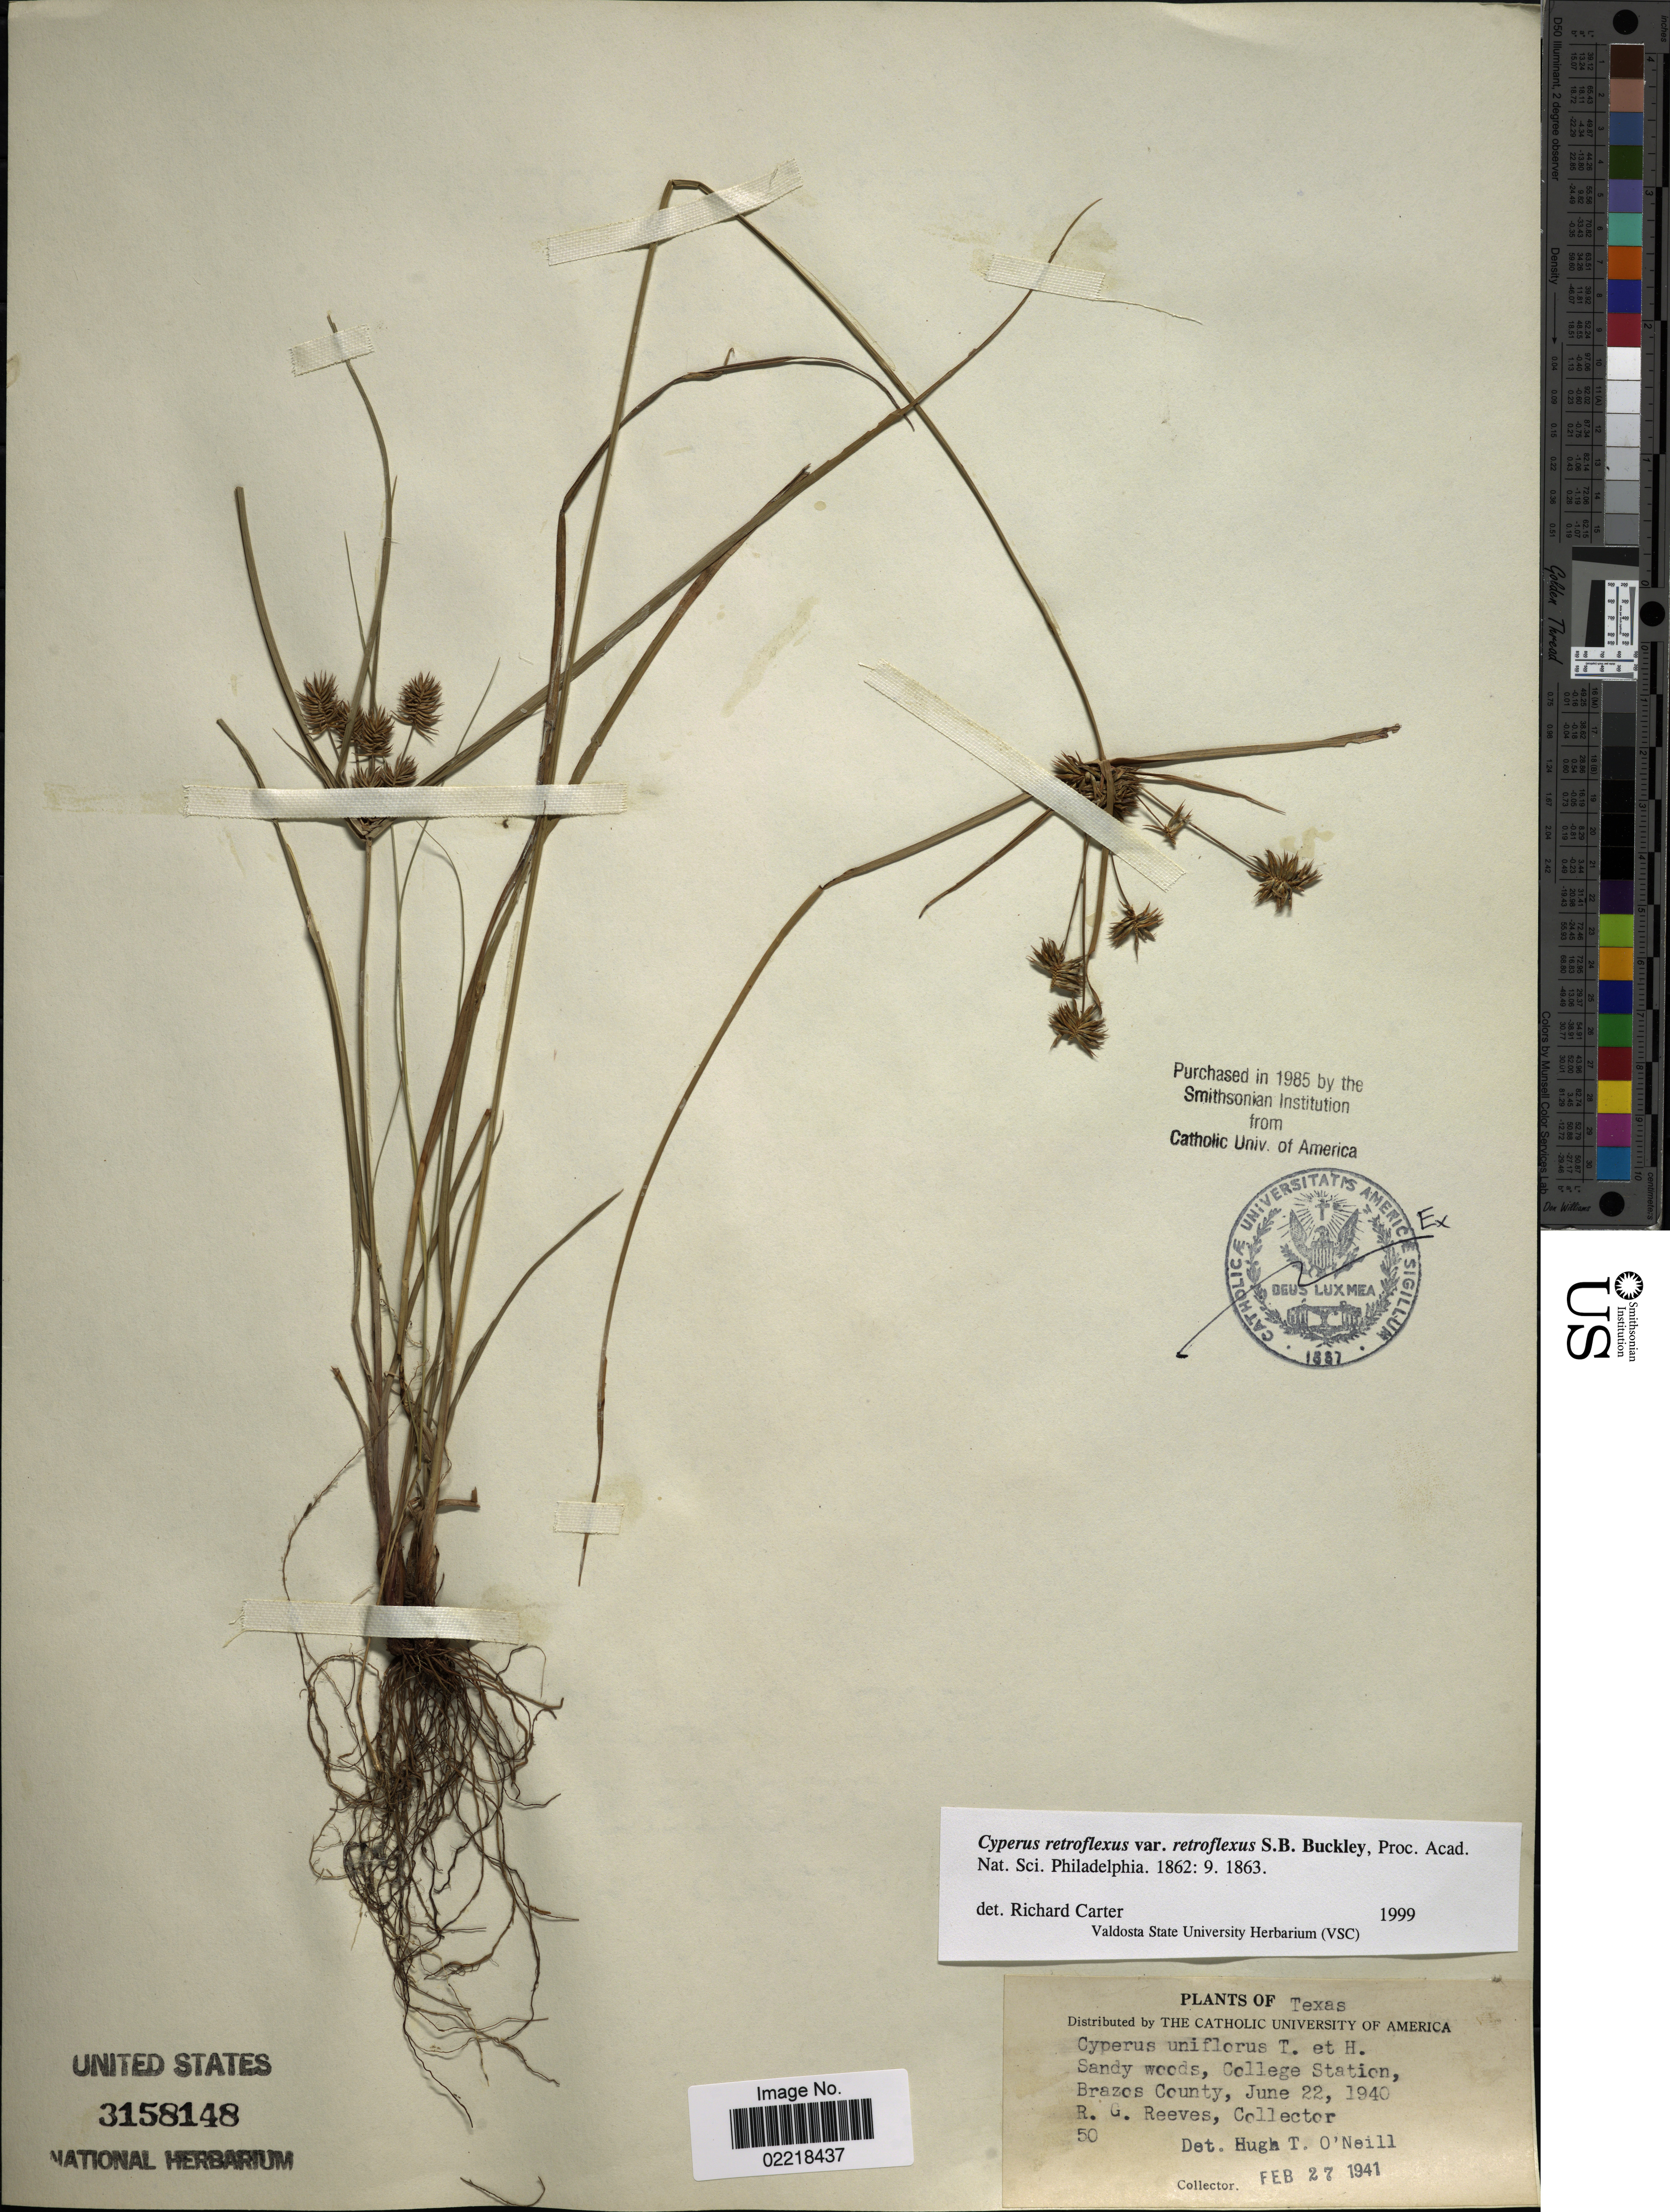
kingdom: Plantae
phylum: Tracheophyta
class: Liliopsida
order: Poales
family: Cyperaceae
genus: Cyperus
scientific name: Cyperus retroflexus var. retroflexus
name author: Buckley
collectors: R. G. Reeves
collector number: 50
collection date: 1940-06-22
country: United States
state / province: Texas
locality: Sandy woods, College Station, Brazos County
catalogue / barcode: US 3158148